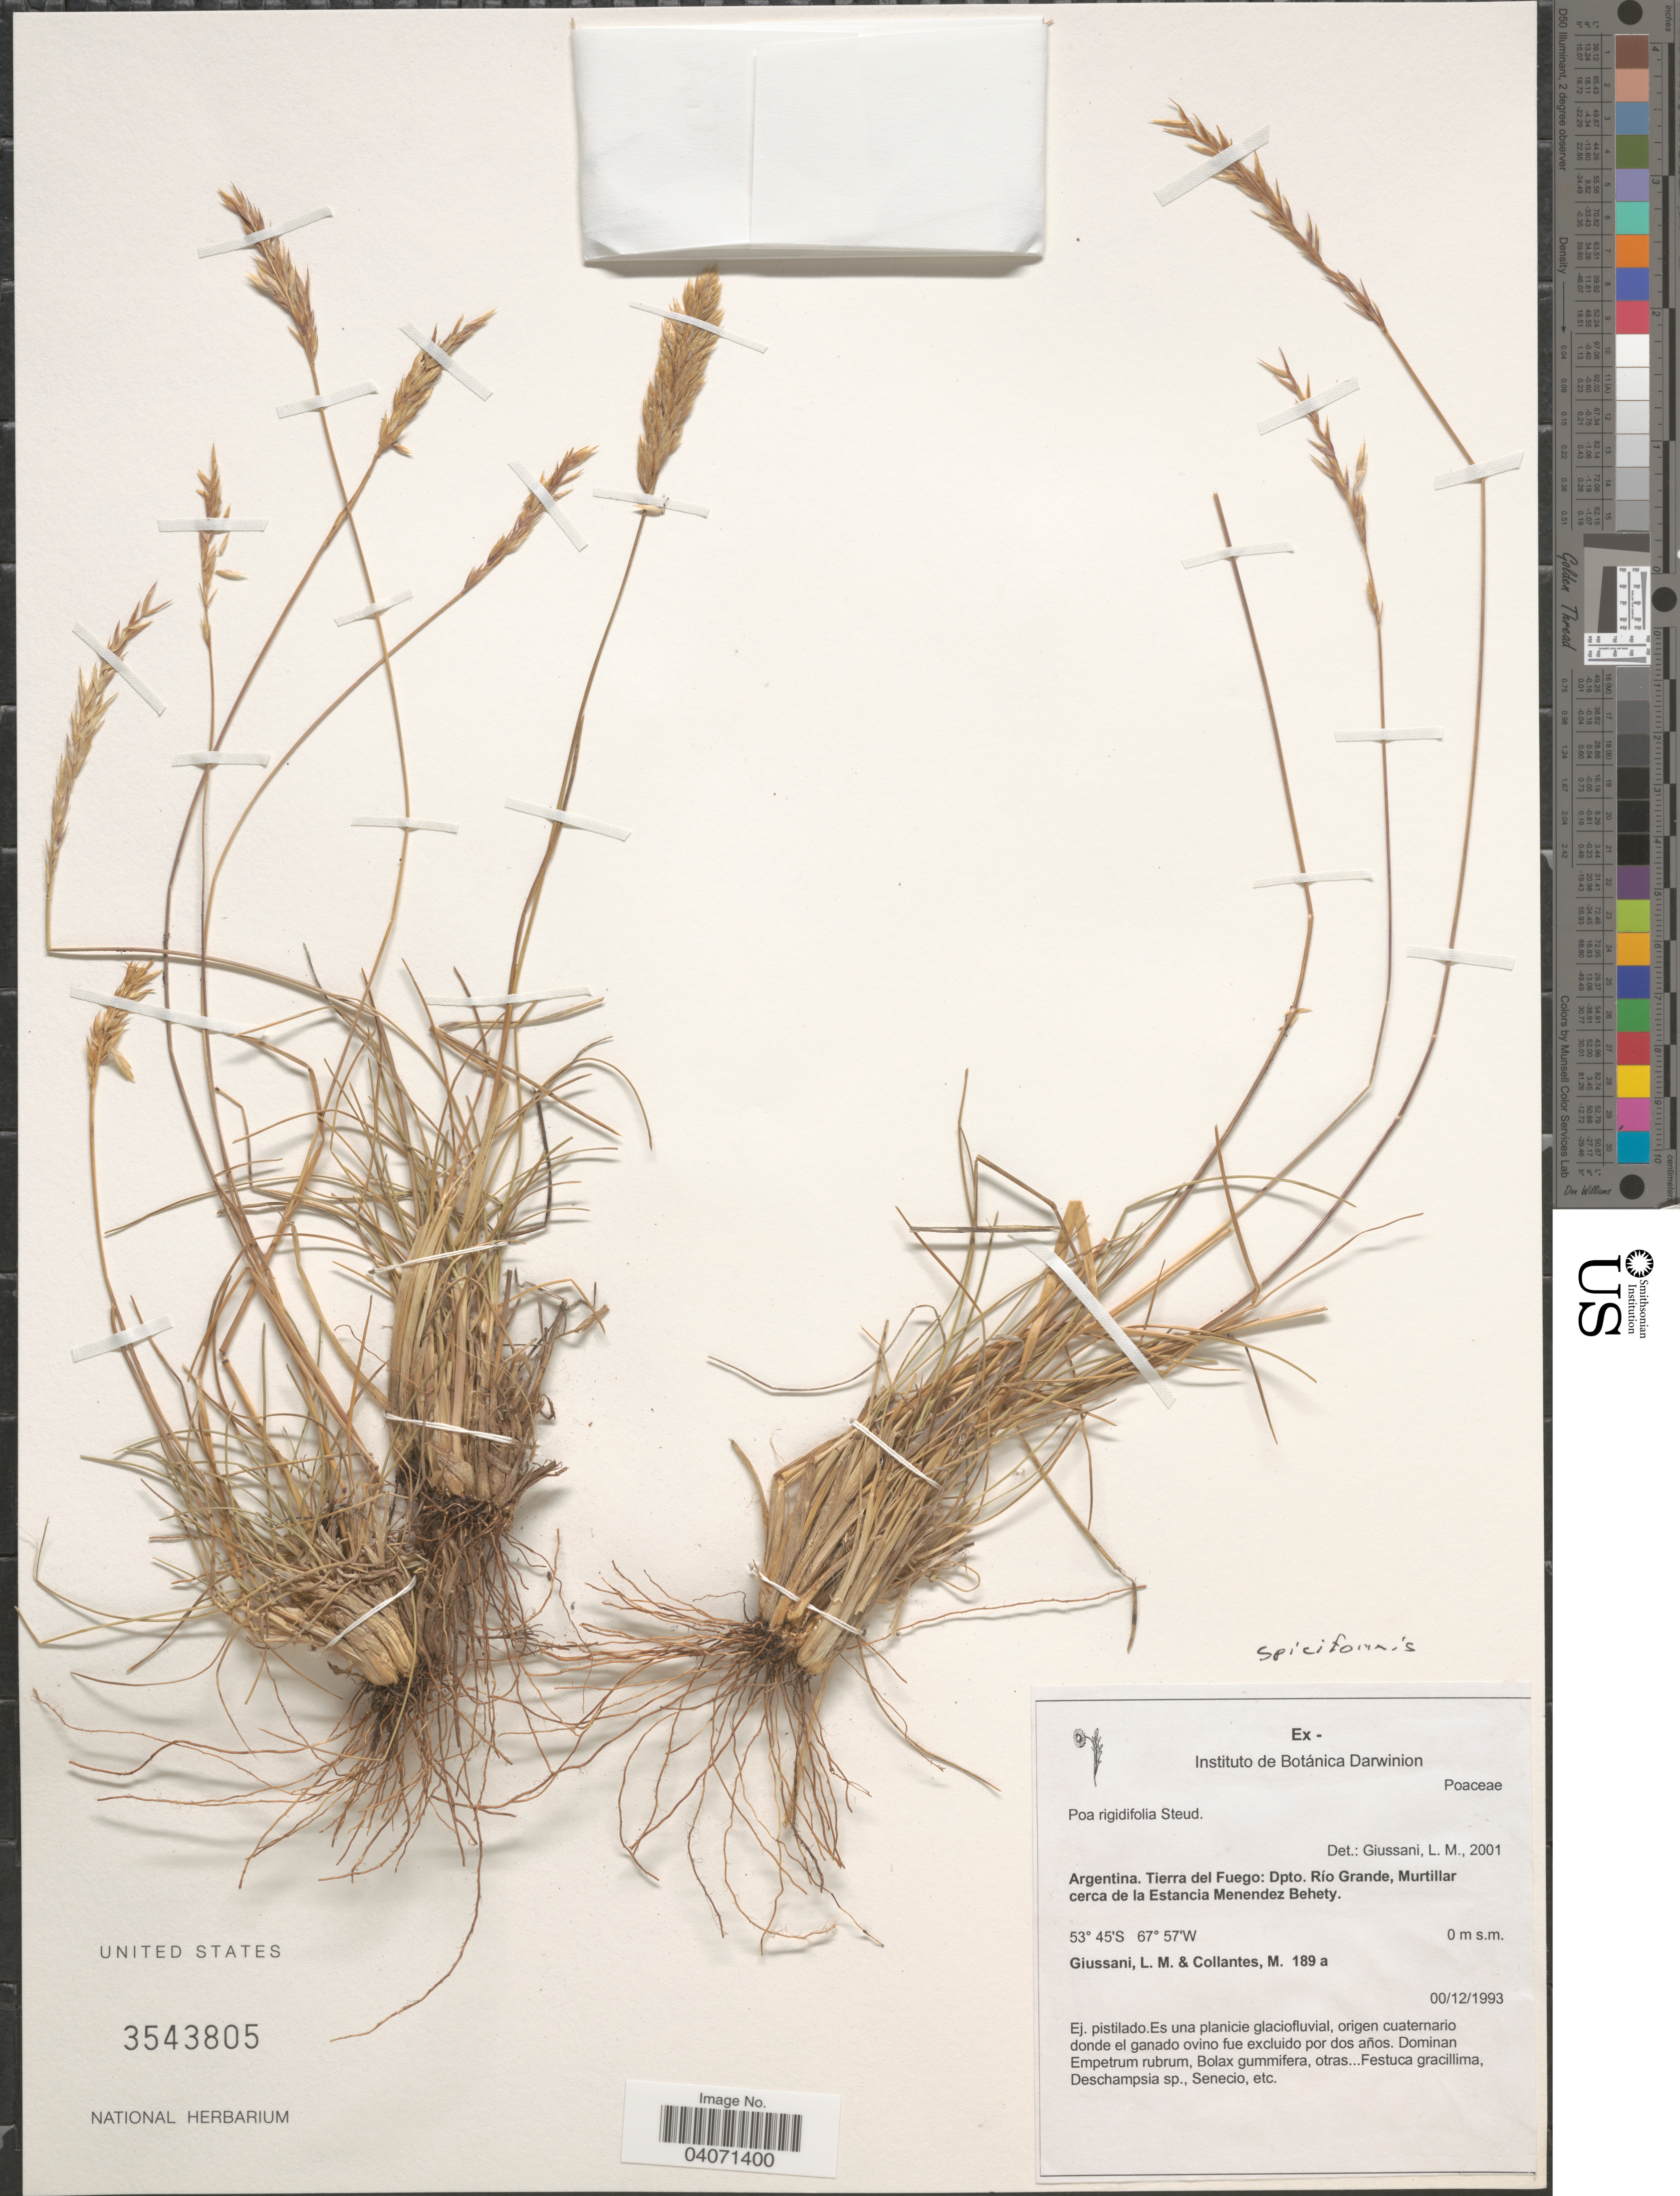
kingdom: Plantae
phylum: Tracheophyta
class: Liliopsida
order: Poales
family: Poaceae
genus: Poa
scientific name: Poa spiciformis var. spiciformis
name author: Steud.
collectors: L. Giussani & M. Collantes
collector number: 189a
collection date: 1993-12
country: Argentina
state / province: Tierra del Fuego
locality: Dpto. Río Grande, Murtillar cerca de la Estancia Menendez Behety.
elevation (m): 0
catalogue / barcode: US 3543805